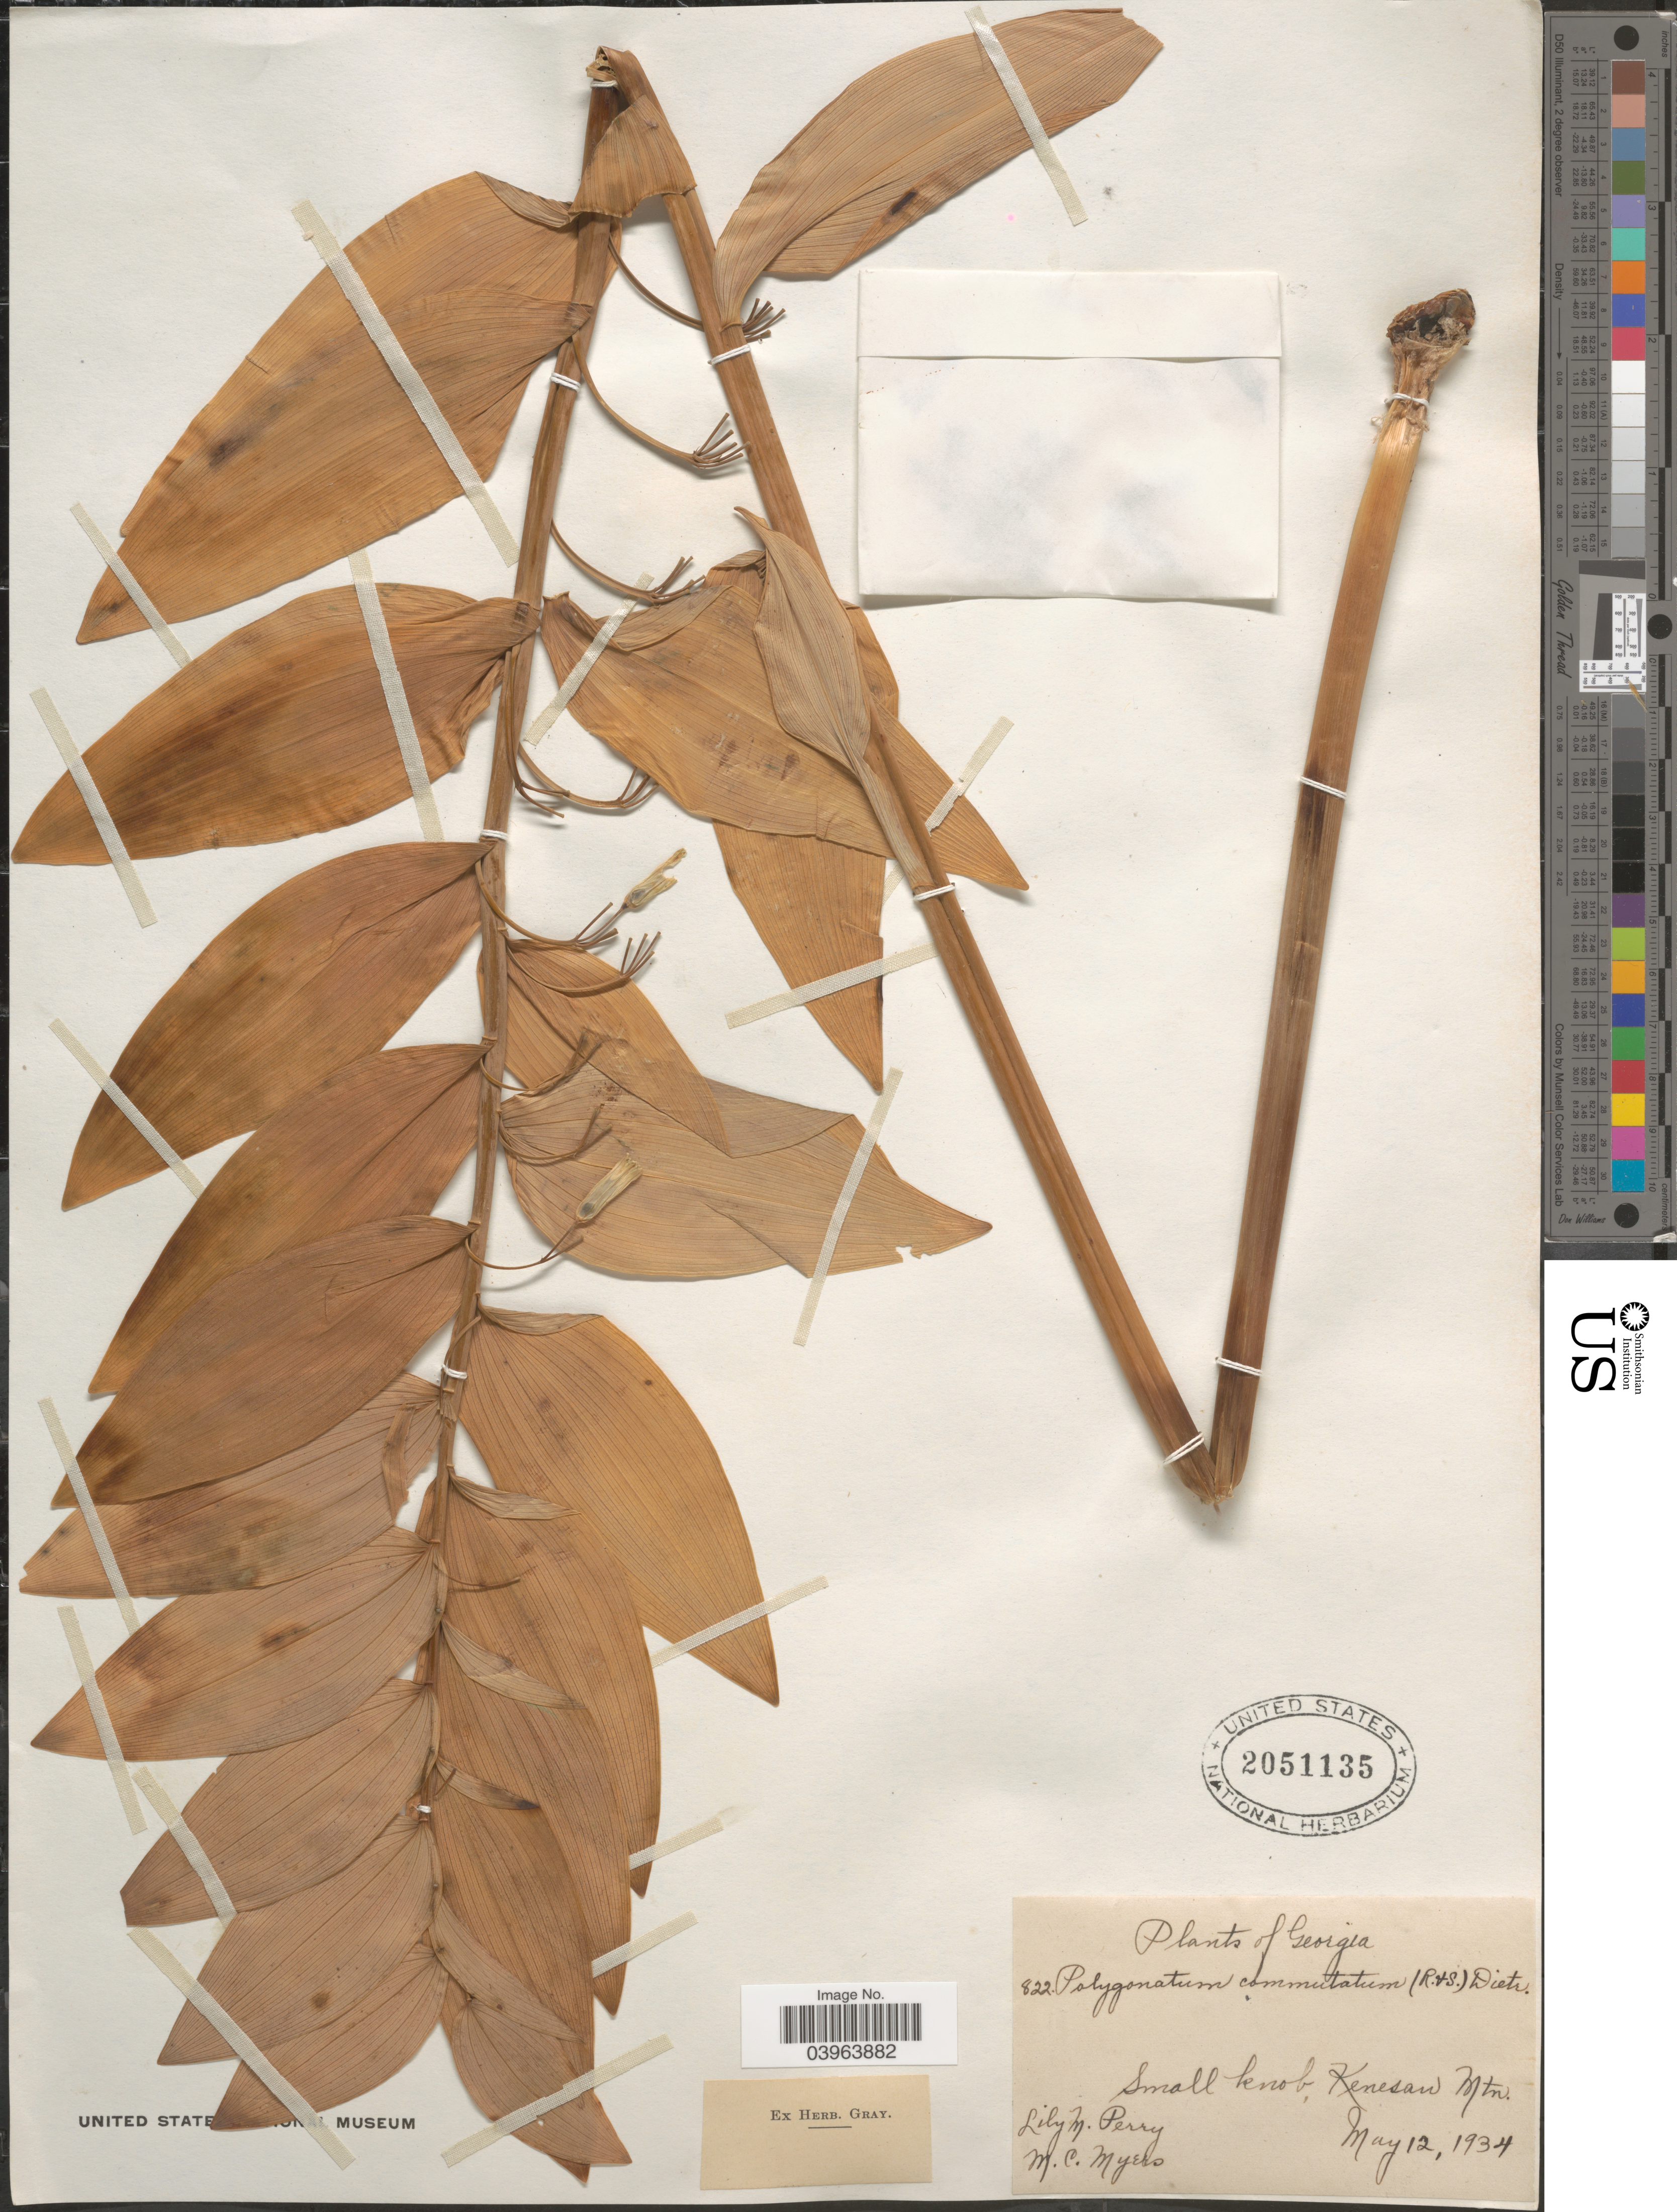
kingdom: Plantae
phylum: Tracheophyta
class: Liliopsida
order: Asparagales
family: Asparagaceae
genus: Polygonatum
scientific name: Polygonatum commutatum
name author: (Schult. f.) A. Dietr.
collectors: L. M. Perry & M. Myers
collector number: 822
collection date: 1934-05-12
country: United States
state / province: Georgia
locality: Small knob, Kenesaw Mtn.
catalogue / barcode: US 2051135